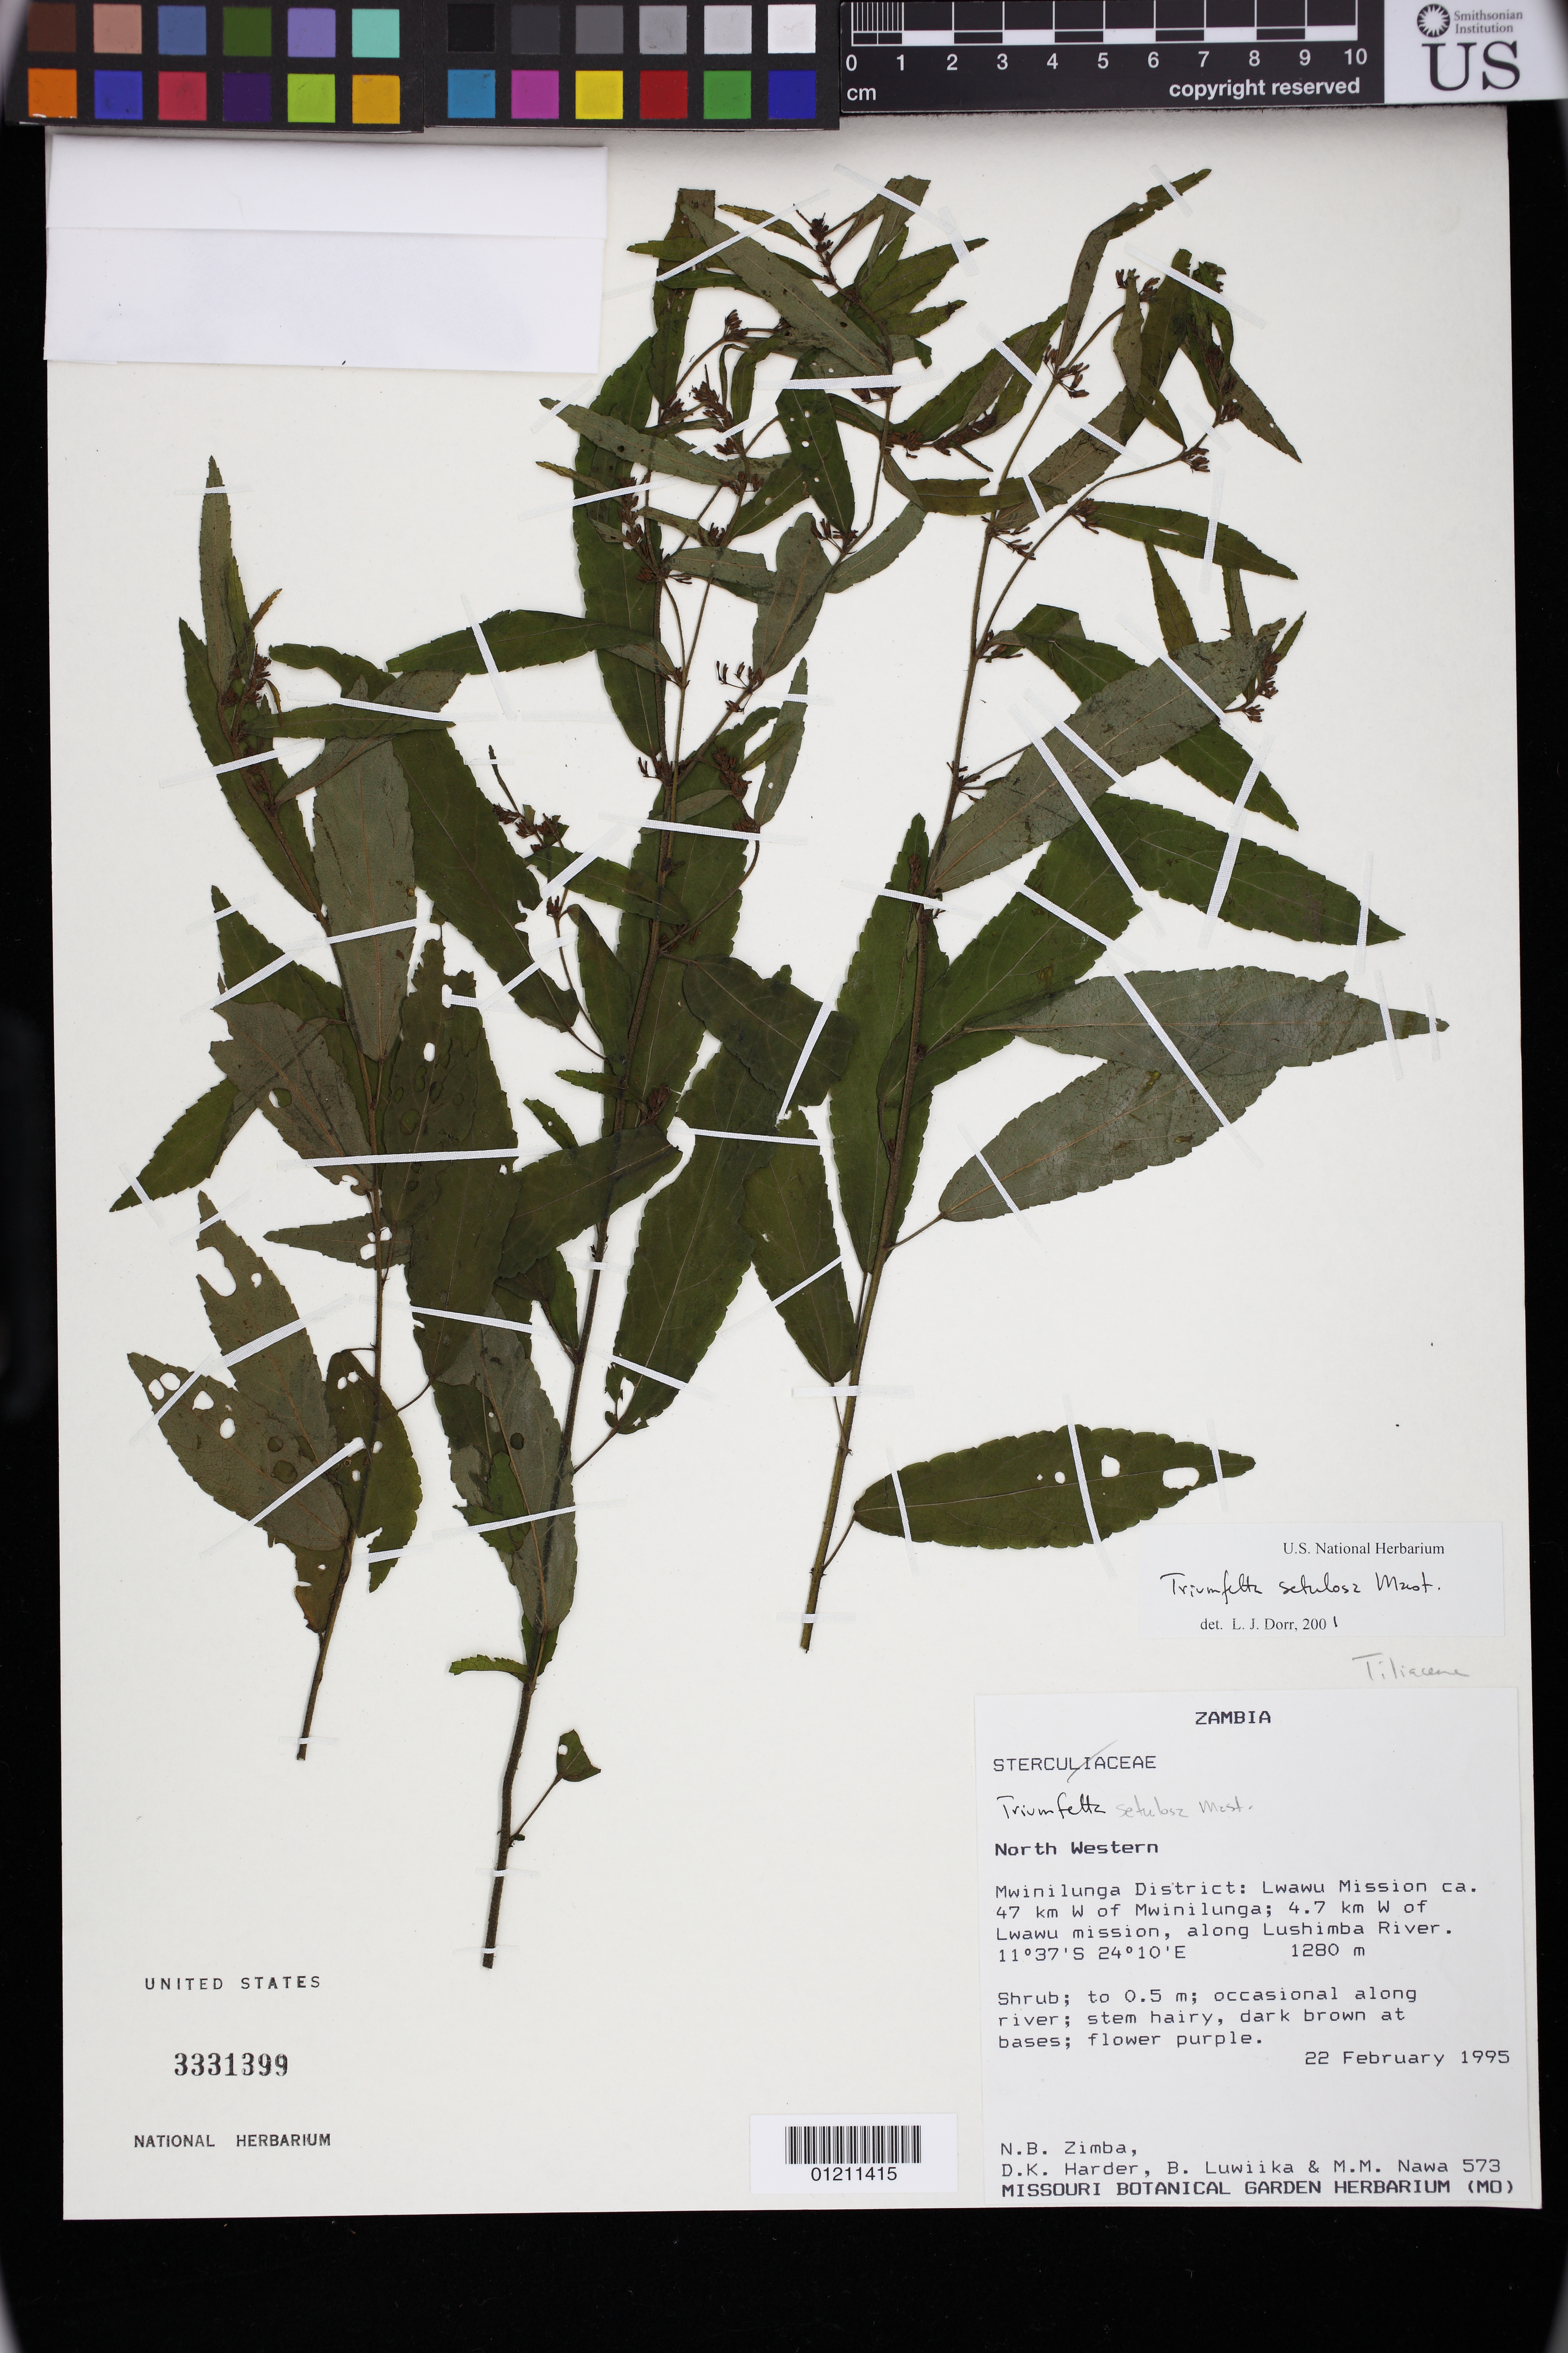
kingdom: Plantae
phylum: Tracheophyta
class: Magnoliopsida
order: Malvales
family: Malvaceae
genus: Triumfetta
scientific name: Triumfetta setulosa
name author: Mast.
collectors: N. B. Zimba, D. Harder, B. Luwiika & M. Nawa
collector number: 573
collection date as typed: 22 Feb 1995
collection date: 1995-02-22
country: Zambia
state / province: North-Western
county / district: Mwinilunga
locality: North Western. Mwinilunga District: Lwawu Mission ca. 47 km W of Mwinilunga; 4.7 km W of Lwawu mission, along Lushimba River.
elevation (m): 1280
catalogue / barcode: US 3331399